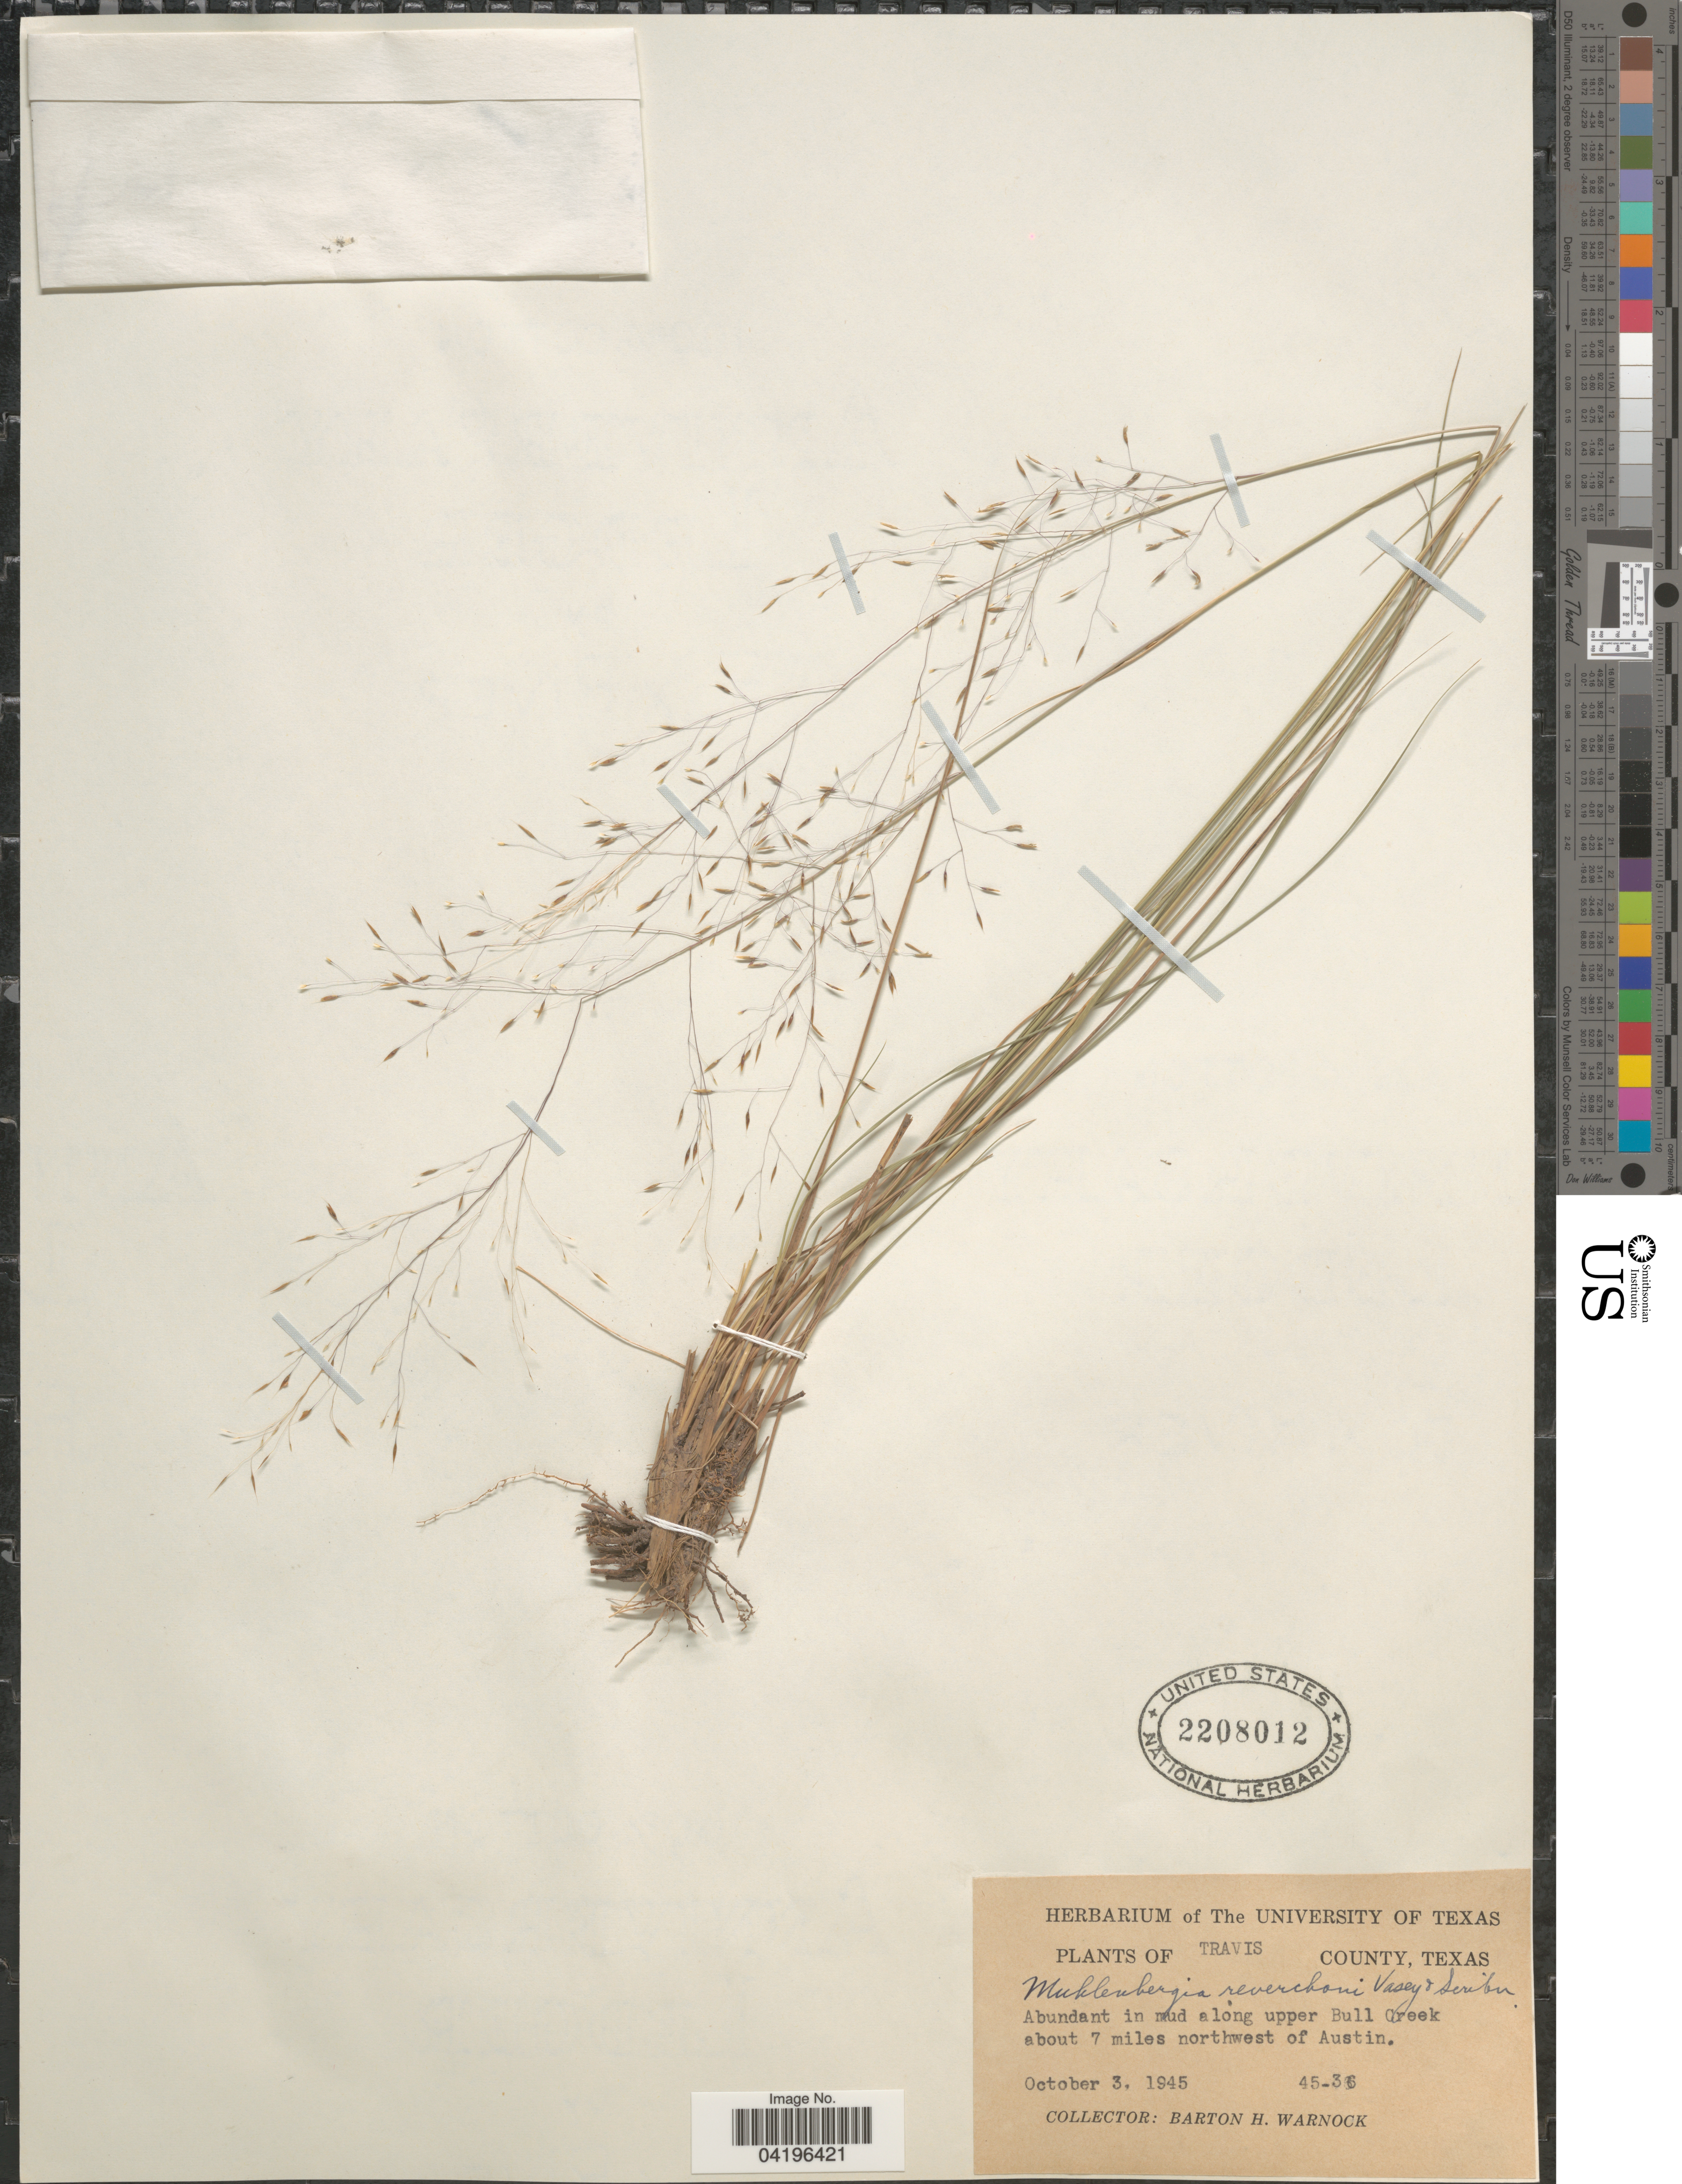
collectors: B. H. Warnock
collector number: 45-36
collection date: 1945-10-03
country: United States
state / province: Texas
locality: Travis County. Abundant in mud along upper Bull Creek about 7 miles northwest of Austin.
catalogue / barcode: US 2208012